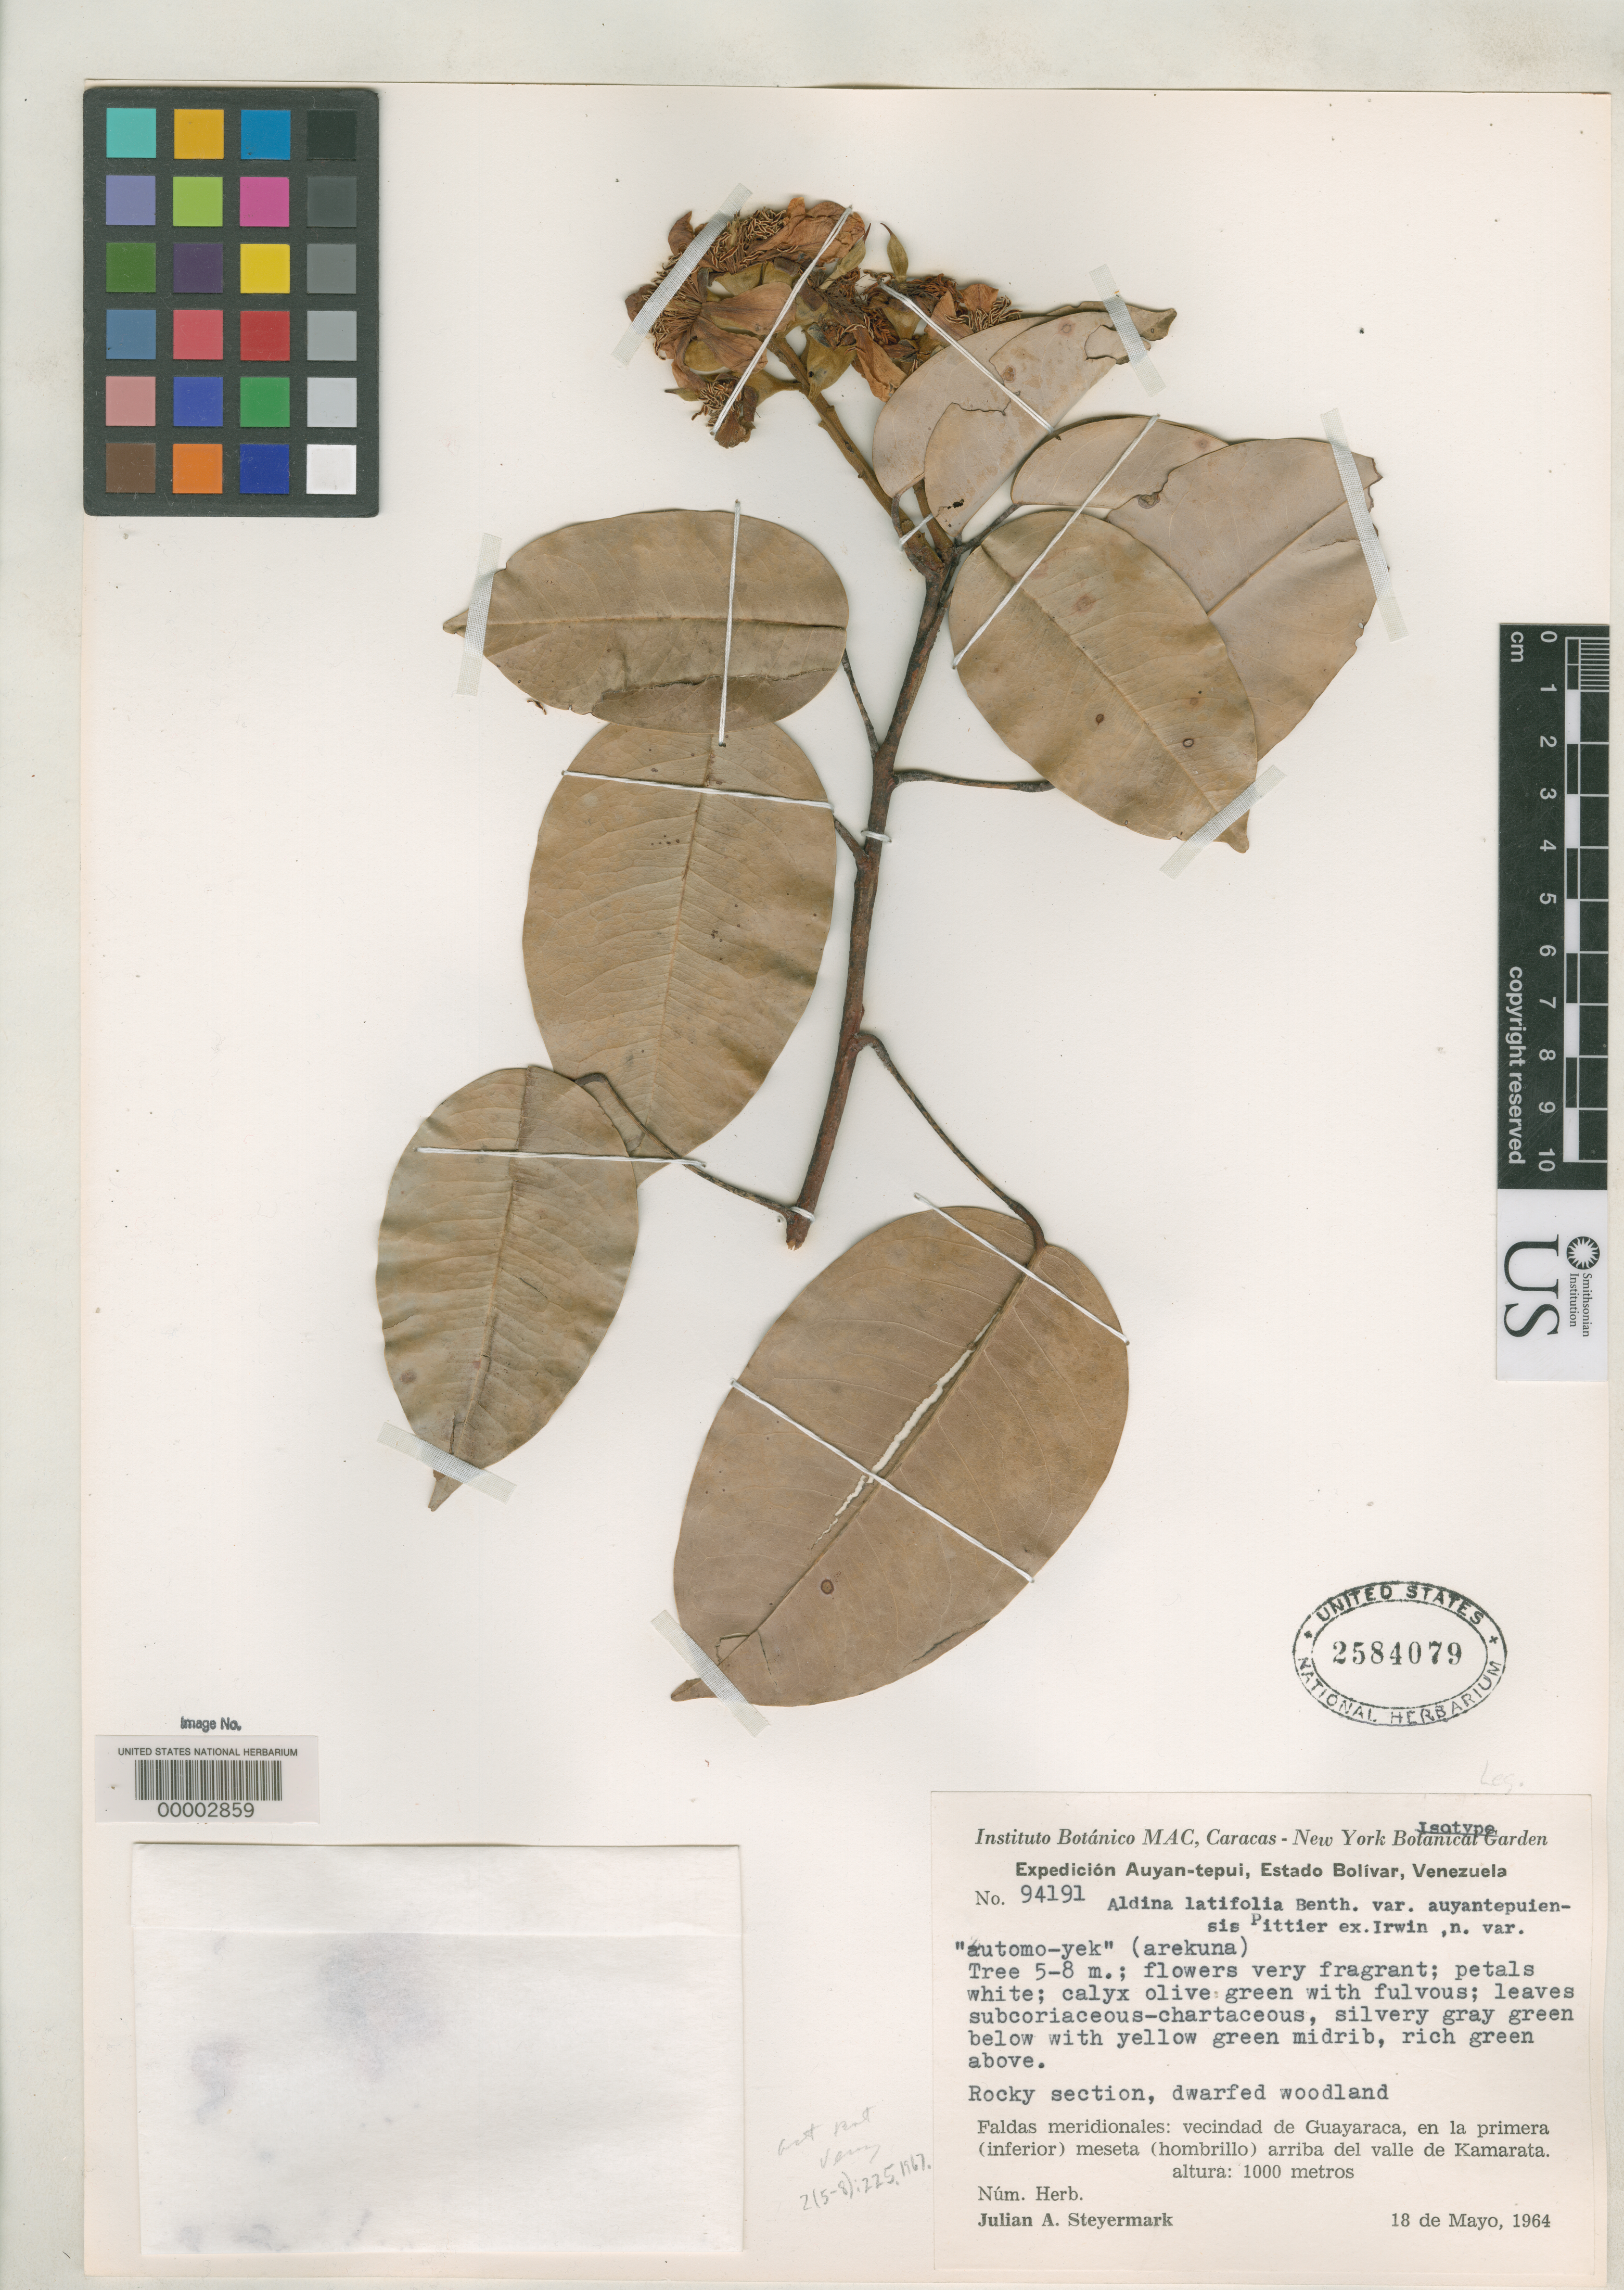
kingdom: Plantae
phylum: Tracheophyta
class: Magnoliopsida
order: Fabales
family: Fabaceae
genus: Aldina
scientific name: Aldina latifolia var. auyantepuiensis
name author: Pittier ex H.S. Irwin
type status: Isotype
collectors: J. Steyermark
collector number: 94191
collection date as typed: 18 May 1964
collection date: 1964-05-18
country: Venezuela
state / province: Bolivar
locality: Guayaraca, Auyan-tepui Expedition.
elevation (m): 1000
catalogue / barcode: US 2584079